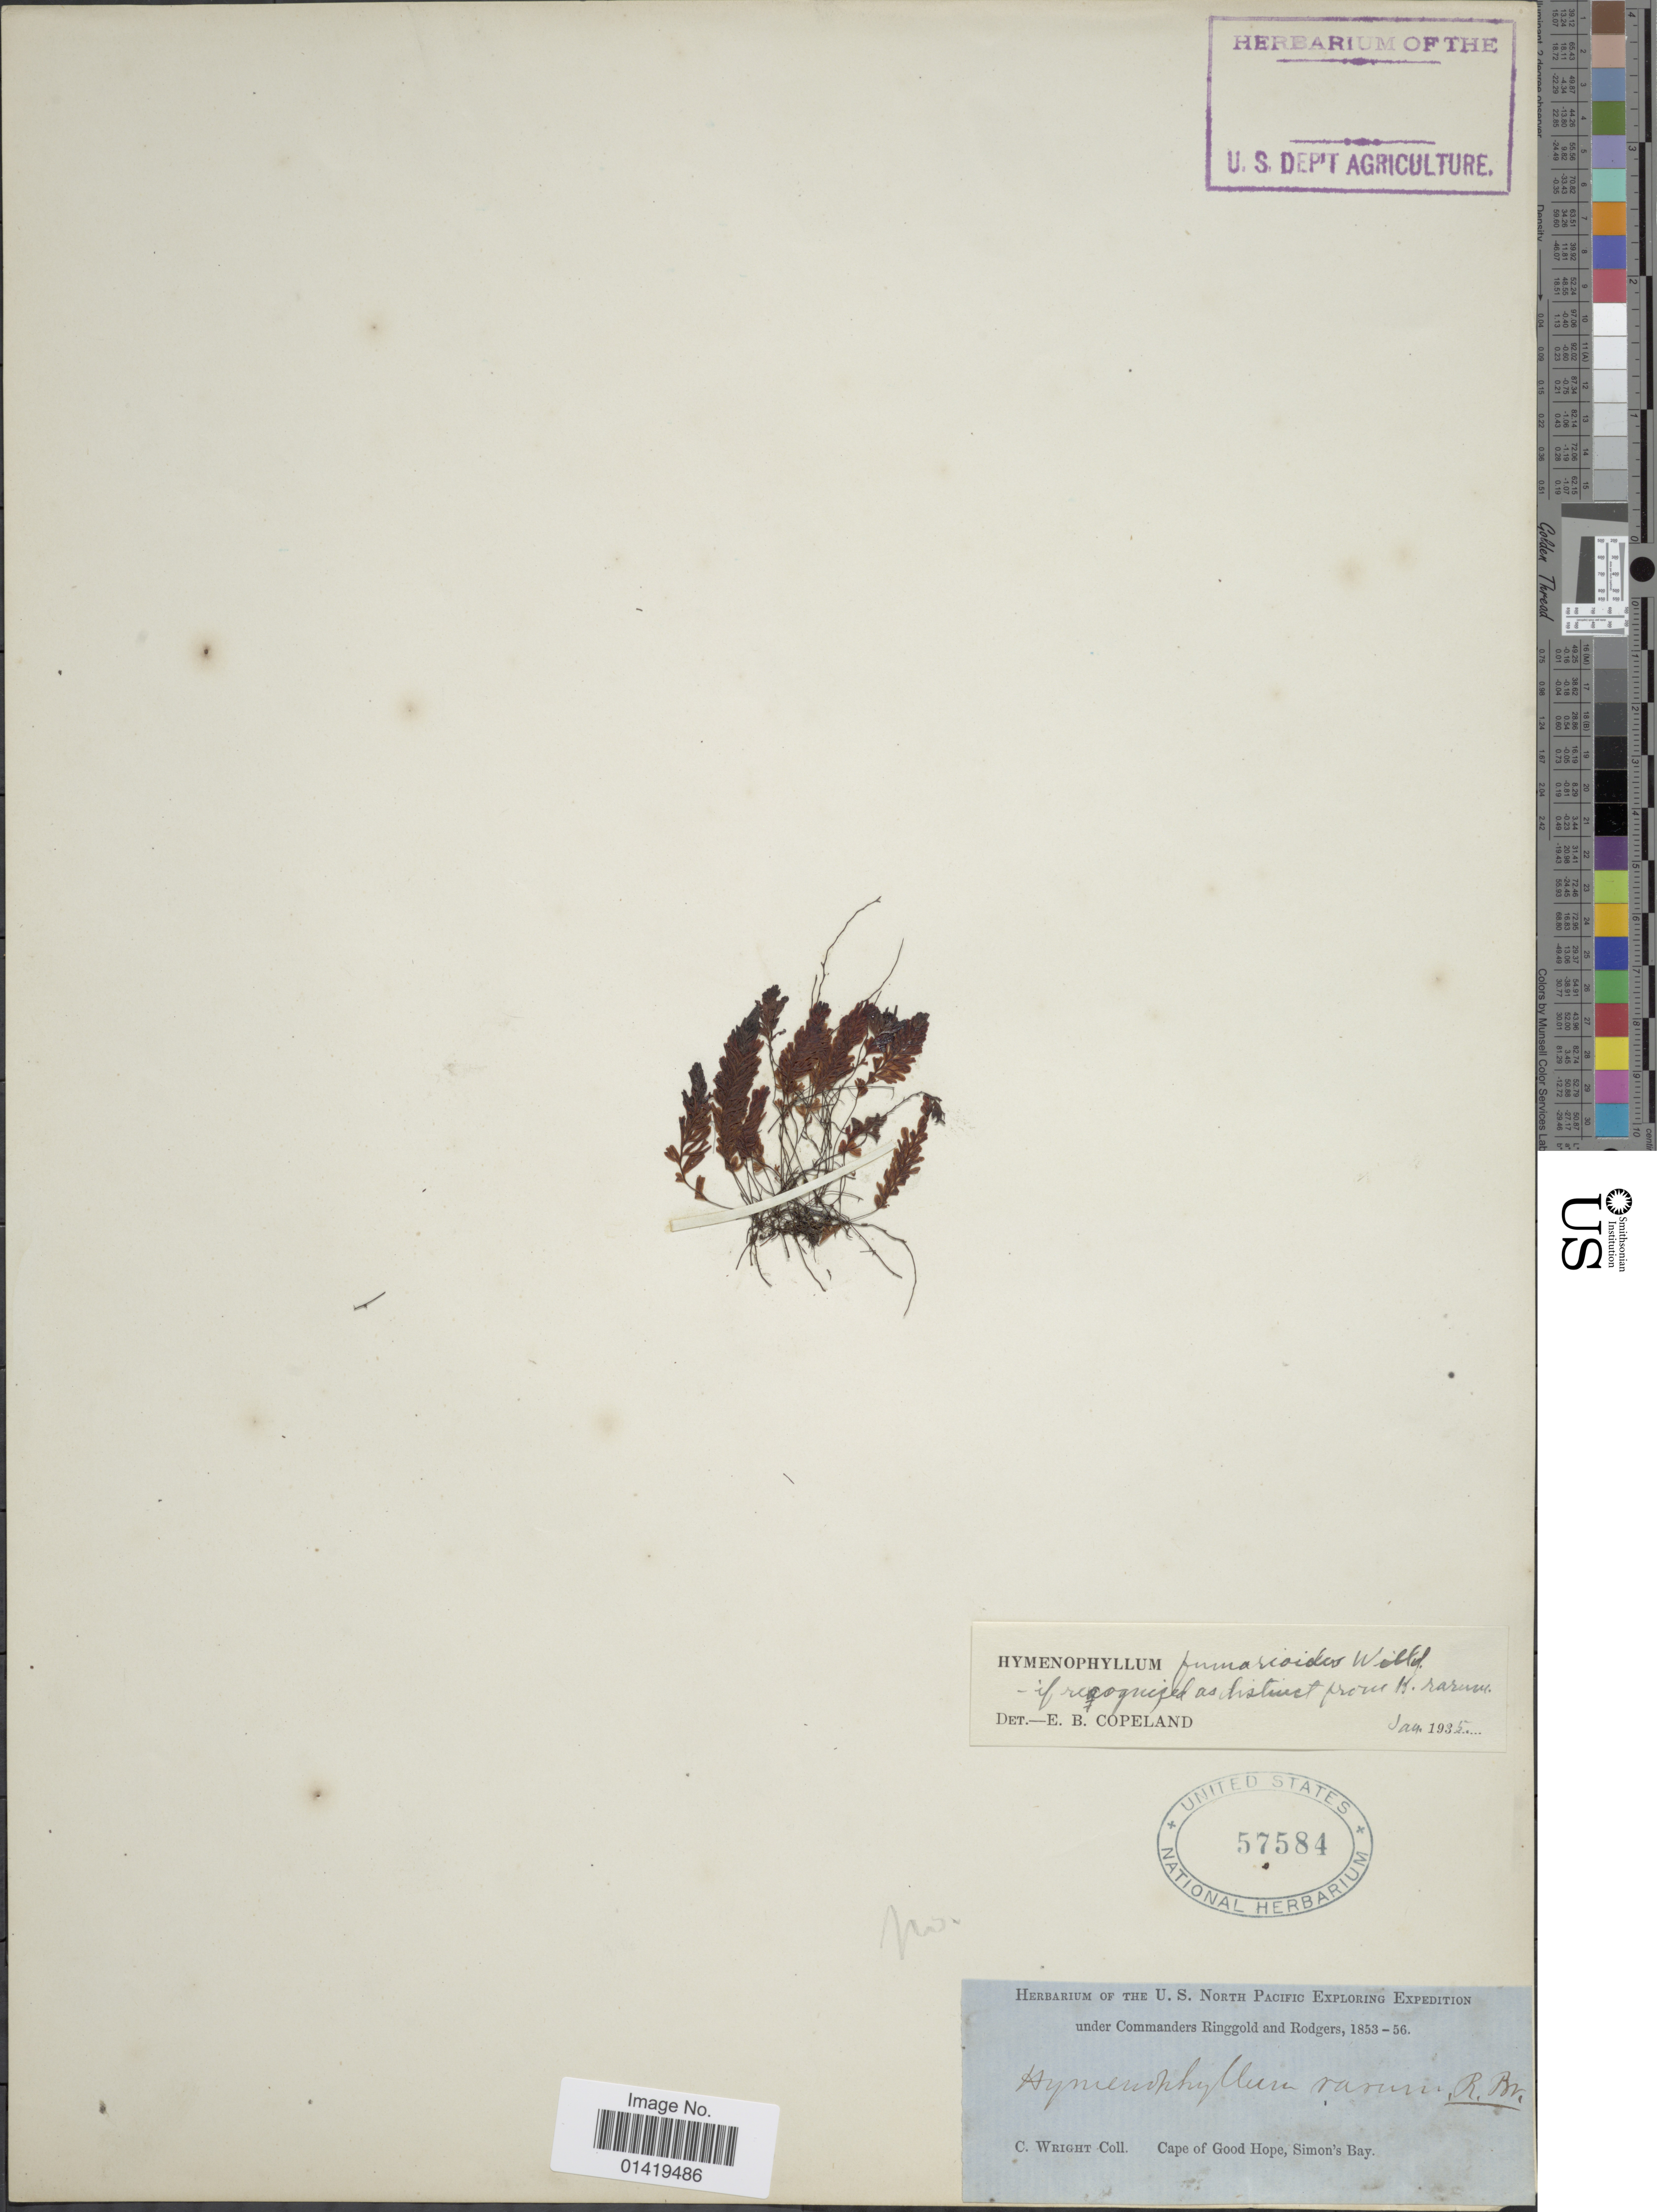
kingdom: Plantae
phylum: Tracheophyta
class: Polypodiopsida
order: Hymenophyllales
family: Hymenophyllaceae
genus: Hymenophyllum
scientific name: Hymenophyllum fumarioides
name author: Willd.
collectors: C. Wright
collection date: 1853/1856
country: South Africa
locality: Cape of Good Hope Simon's Bay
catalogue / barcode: US 57584